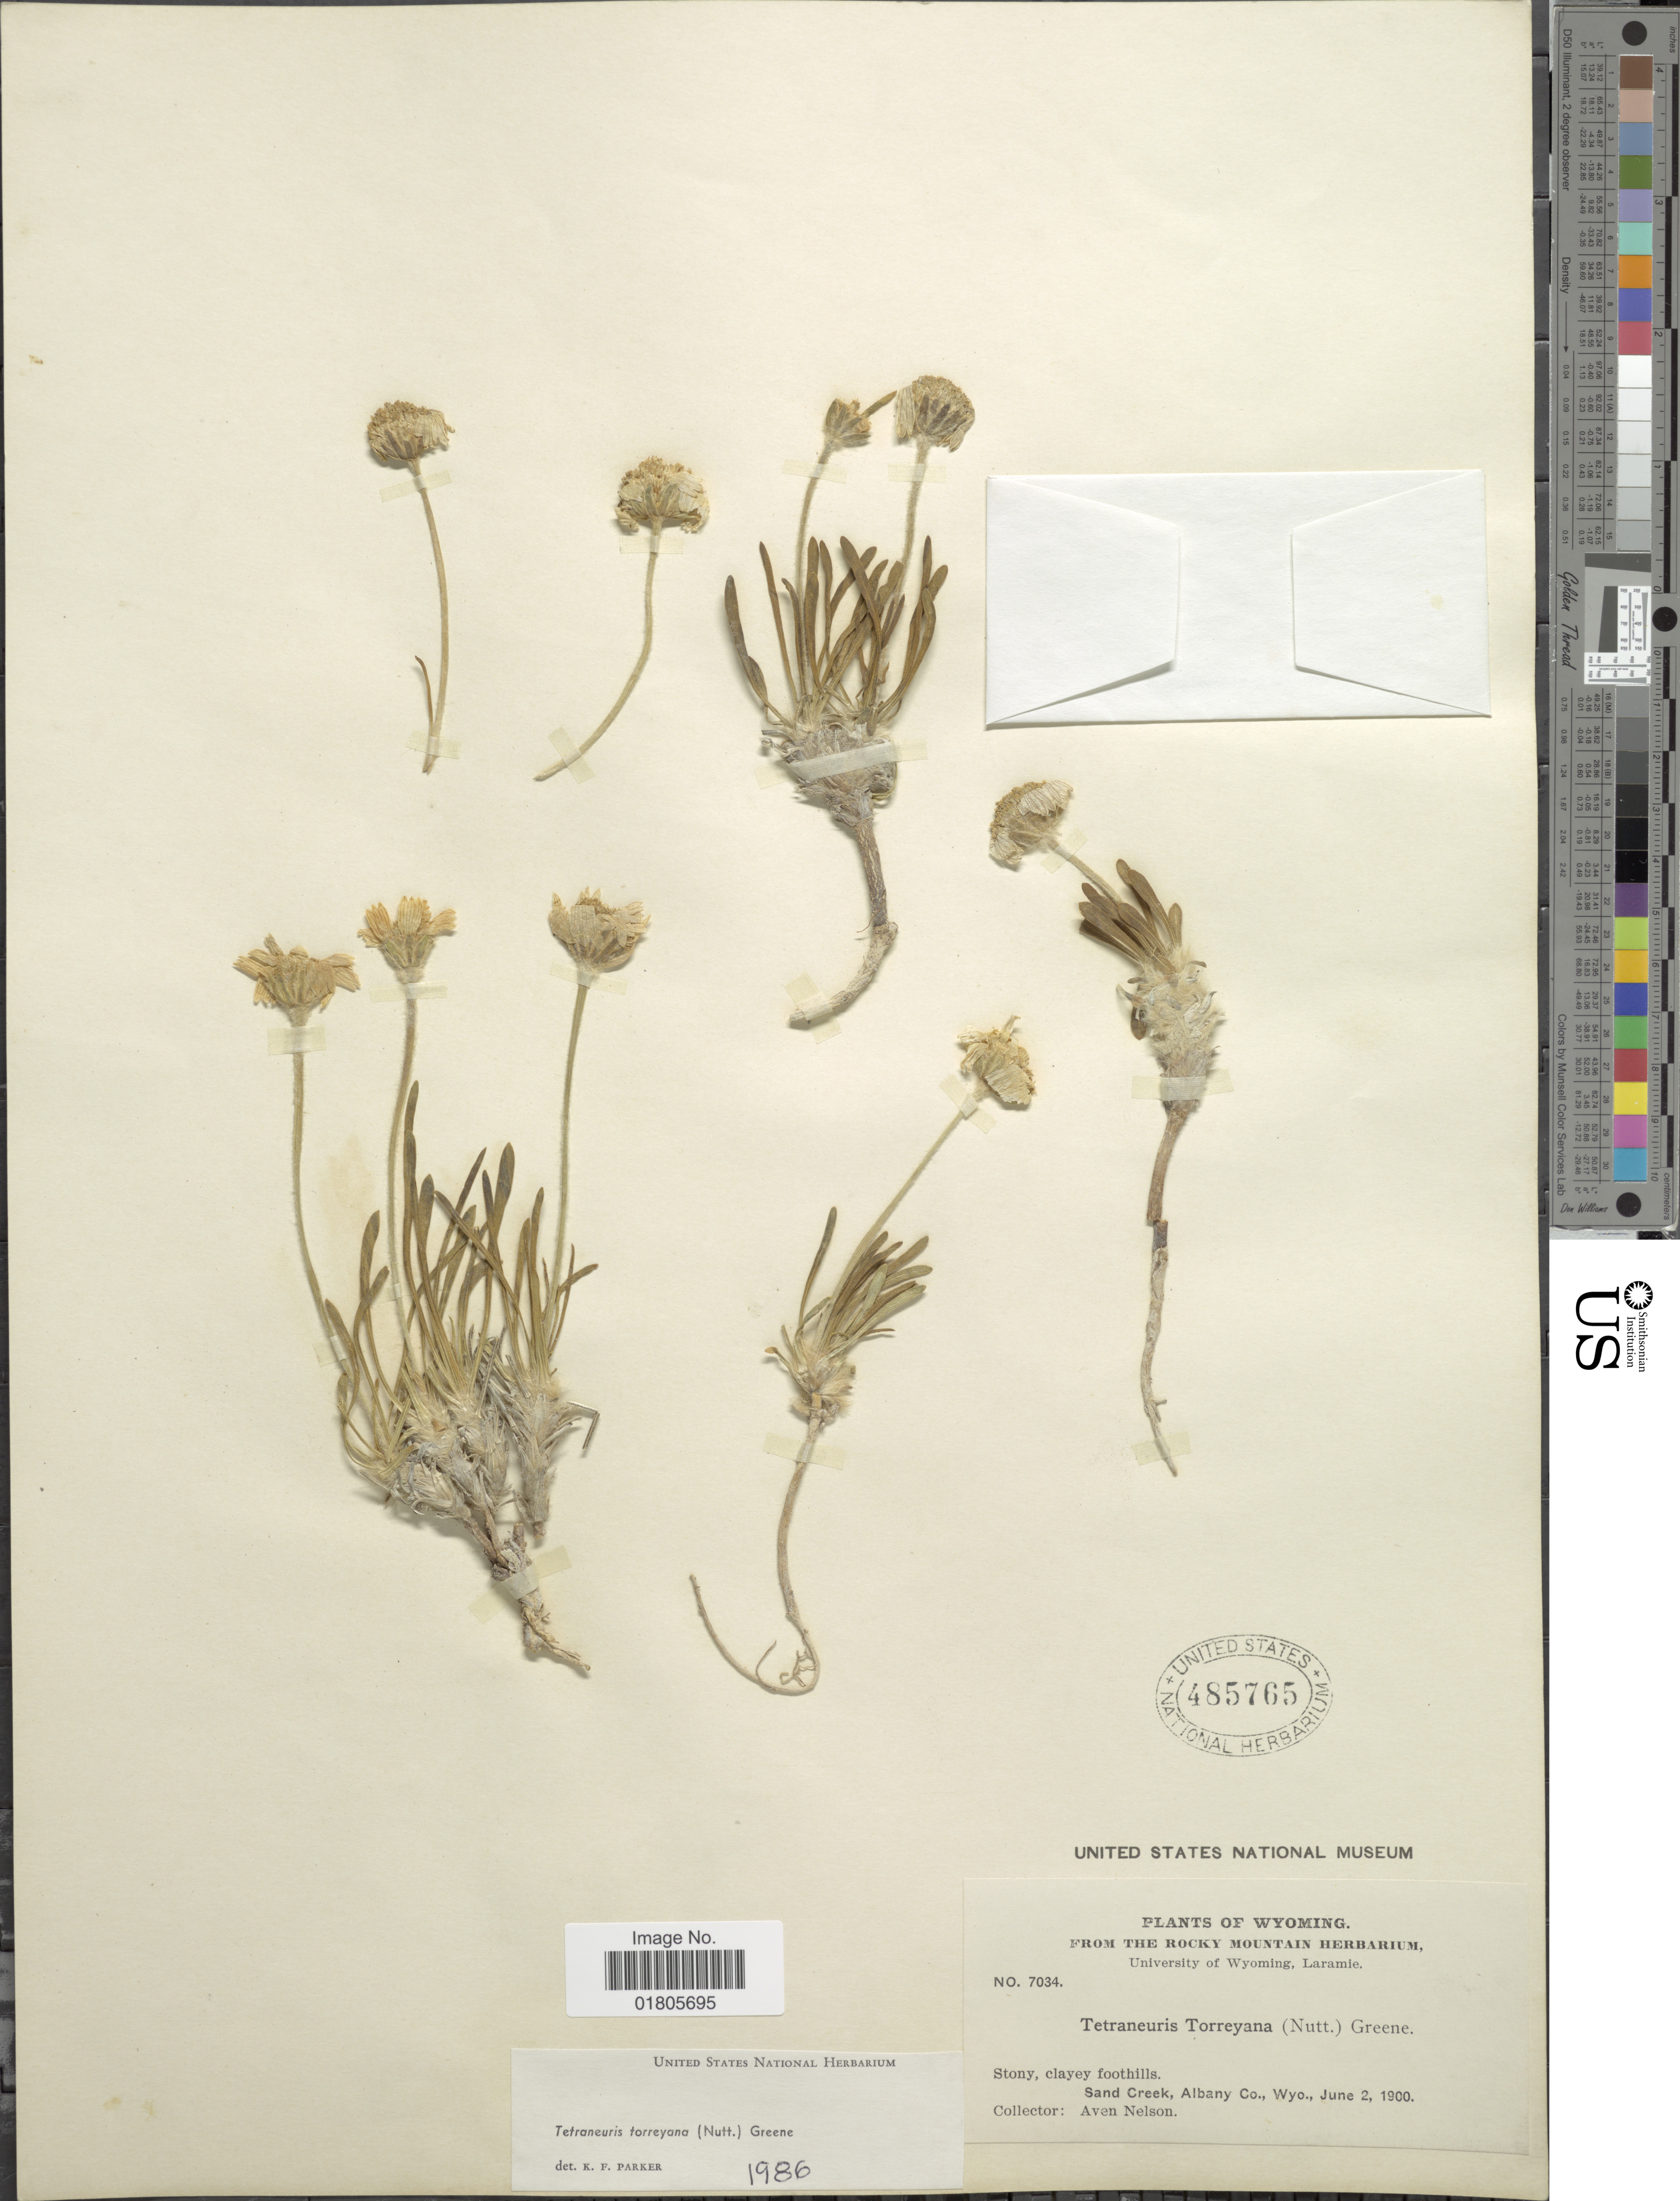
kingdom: Plantae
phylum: Tracheophyta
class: Magnoliopsida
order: Asterales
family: Asteraceae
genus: Actinea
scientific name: Actinea torreyana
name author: (Nutt.) J.F. Macbr.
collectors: A. Nelson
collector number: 7034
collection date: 1900-06-02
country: United States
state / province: Wyoming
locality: Sand Creek, Albany Co. Wyo.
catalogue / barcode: US 485765